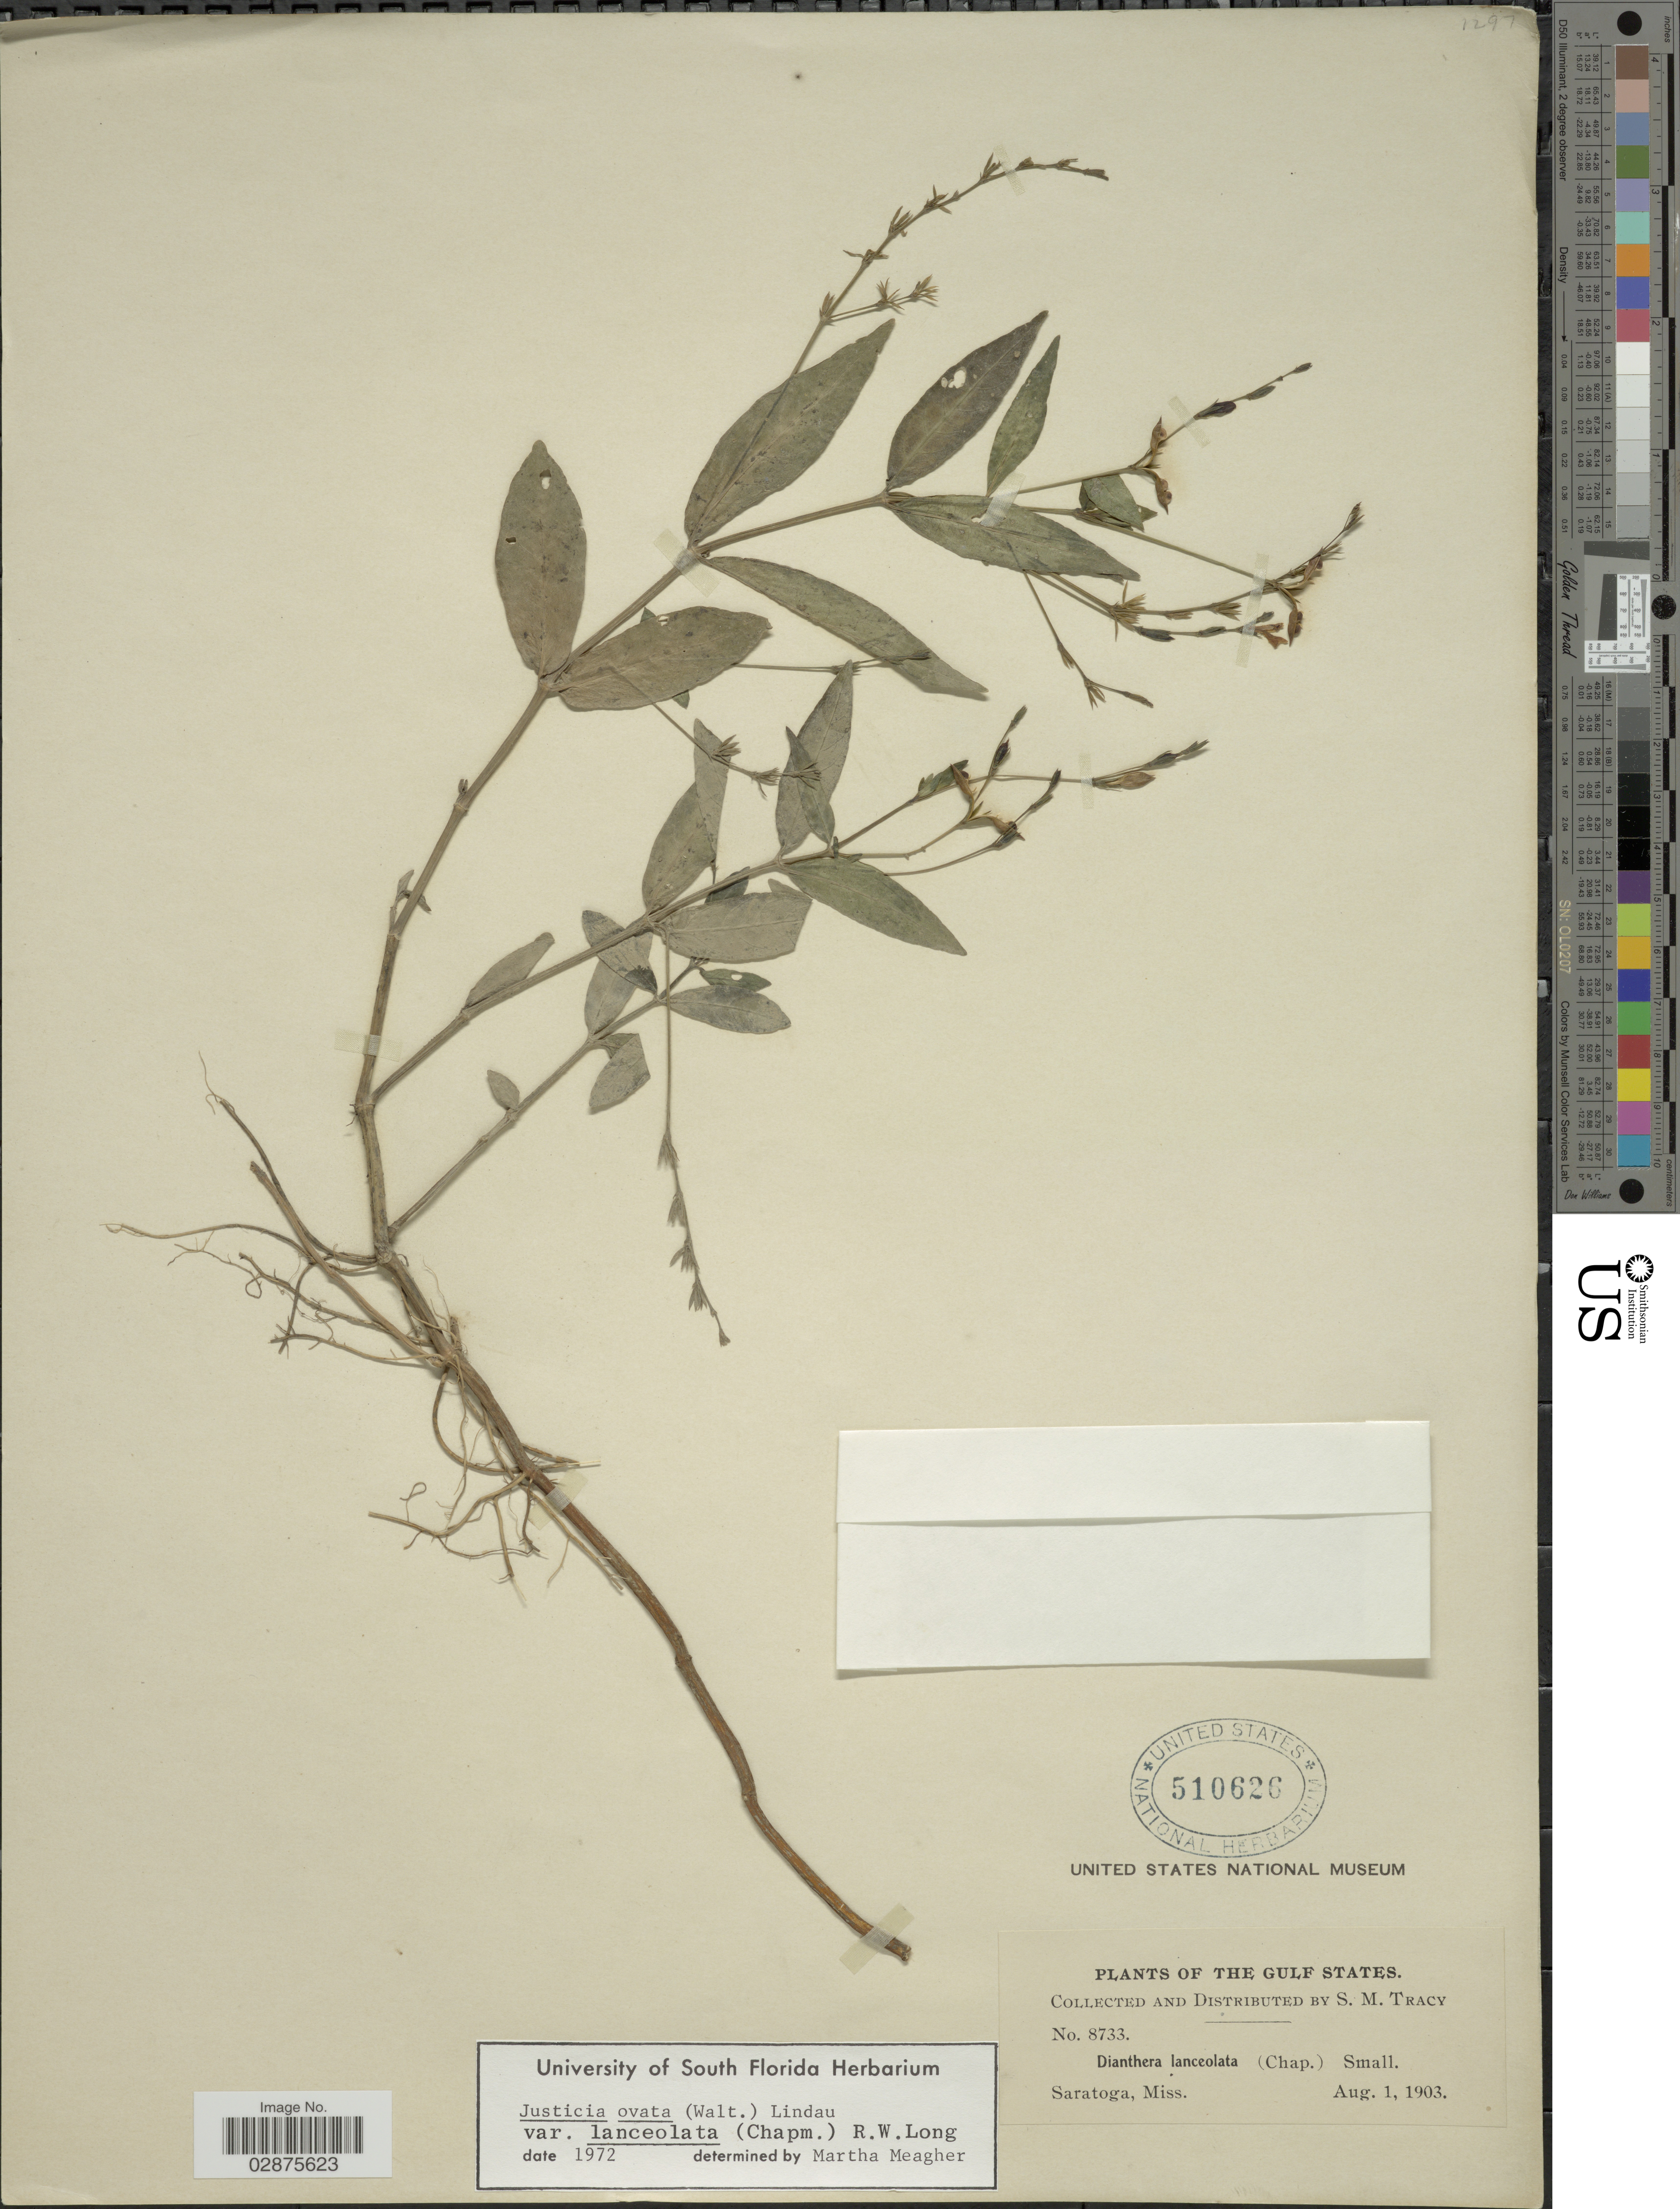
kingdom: Plantae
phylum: Tracheophyta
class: Magnoliopsida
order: Lamiales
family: Acanthaceae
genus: Justicia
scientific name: Justicia lanceolata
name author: (Chapm.) Small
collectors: S. M. Tracy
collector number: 8733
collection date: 1903-08-01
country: United States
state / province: Mississippi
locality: The Gulf States. Saratoga, Miss.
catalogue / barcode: US 510626